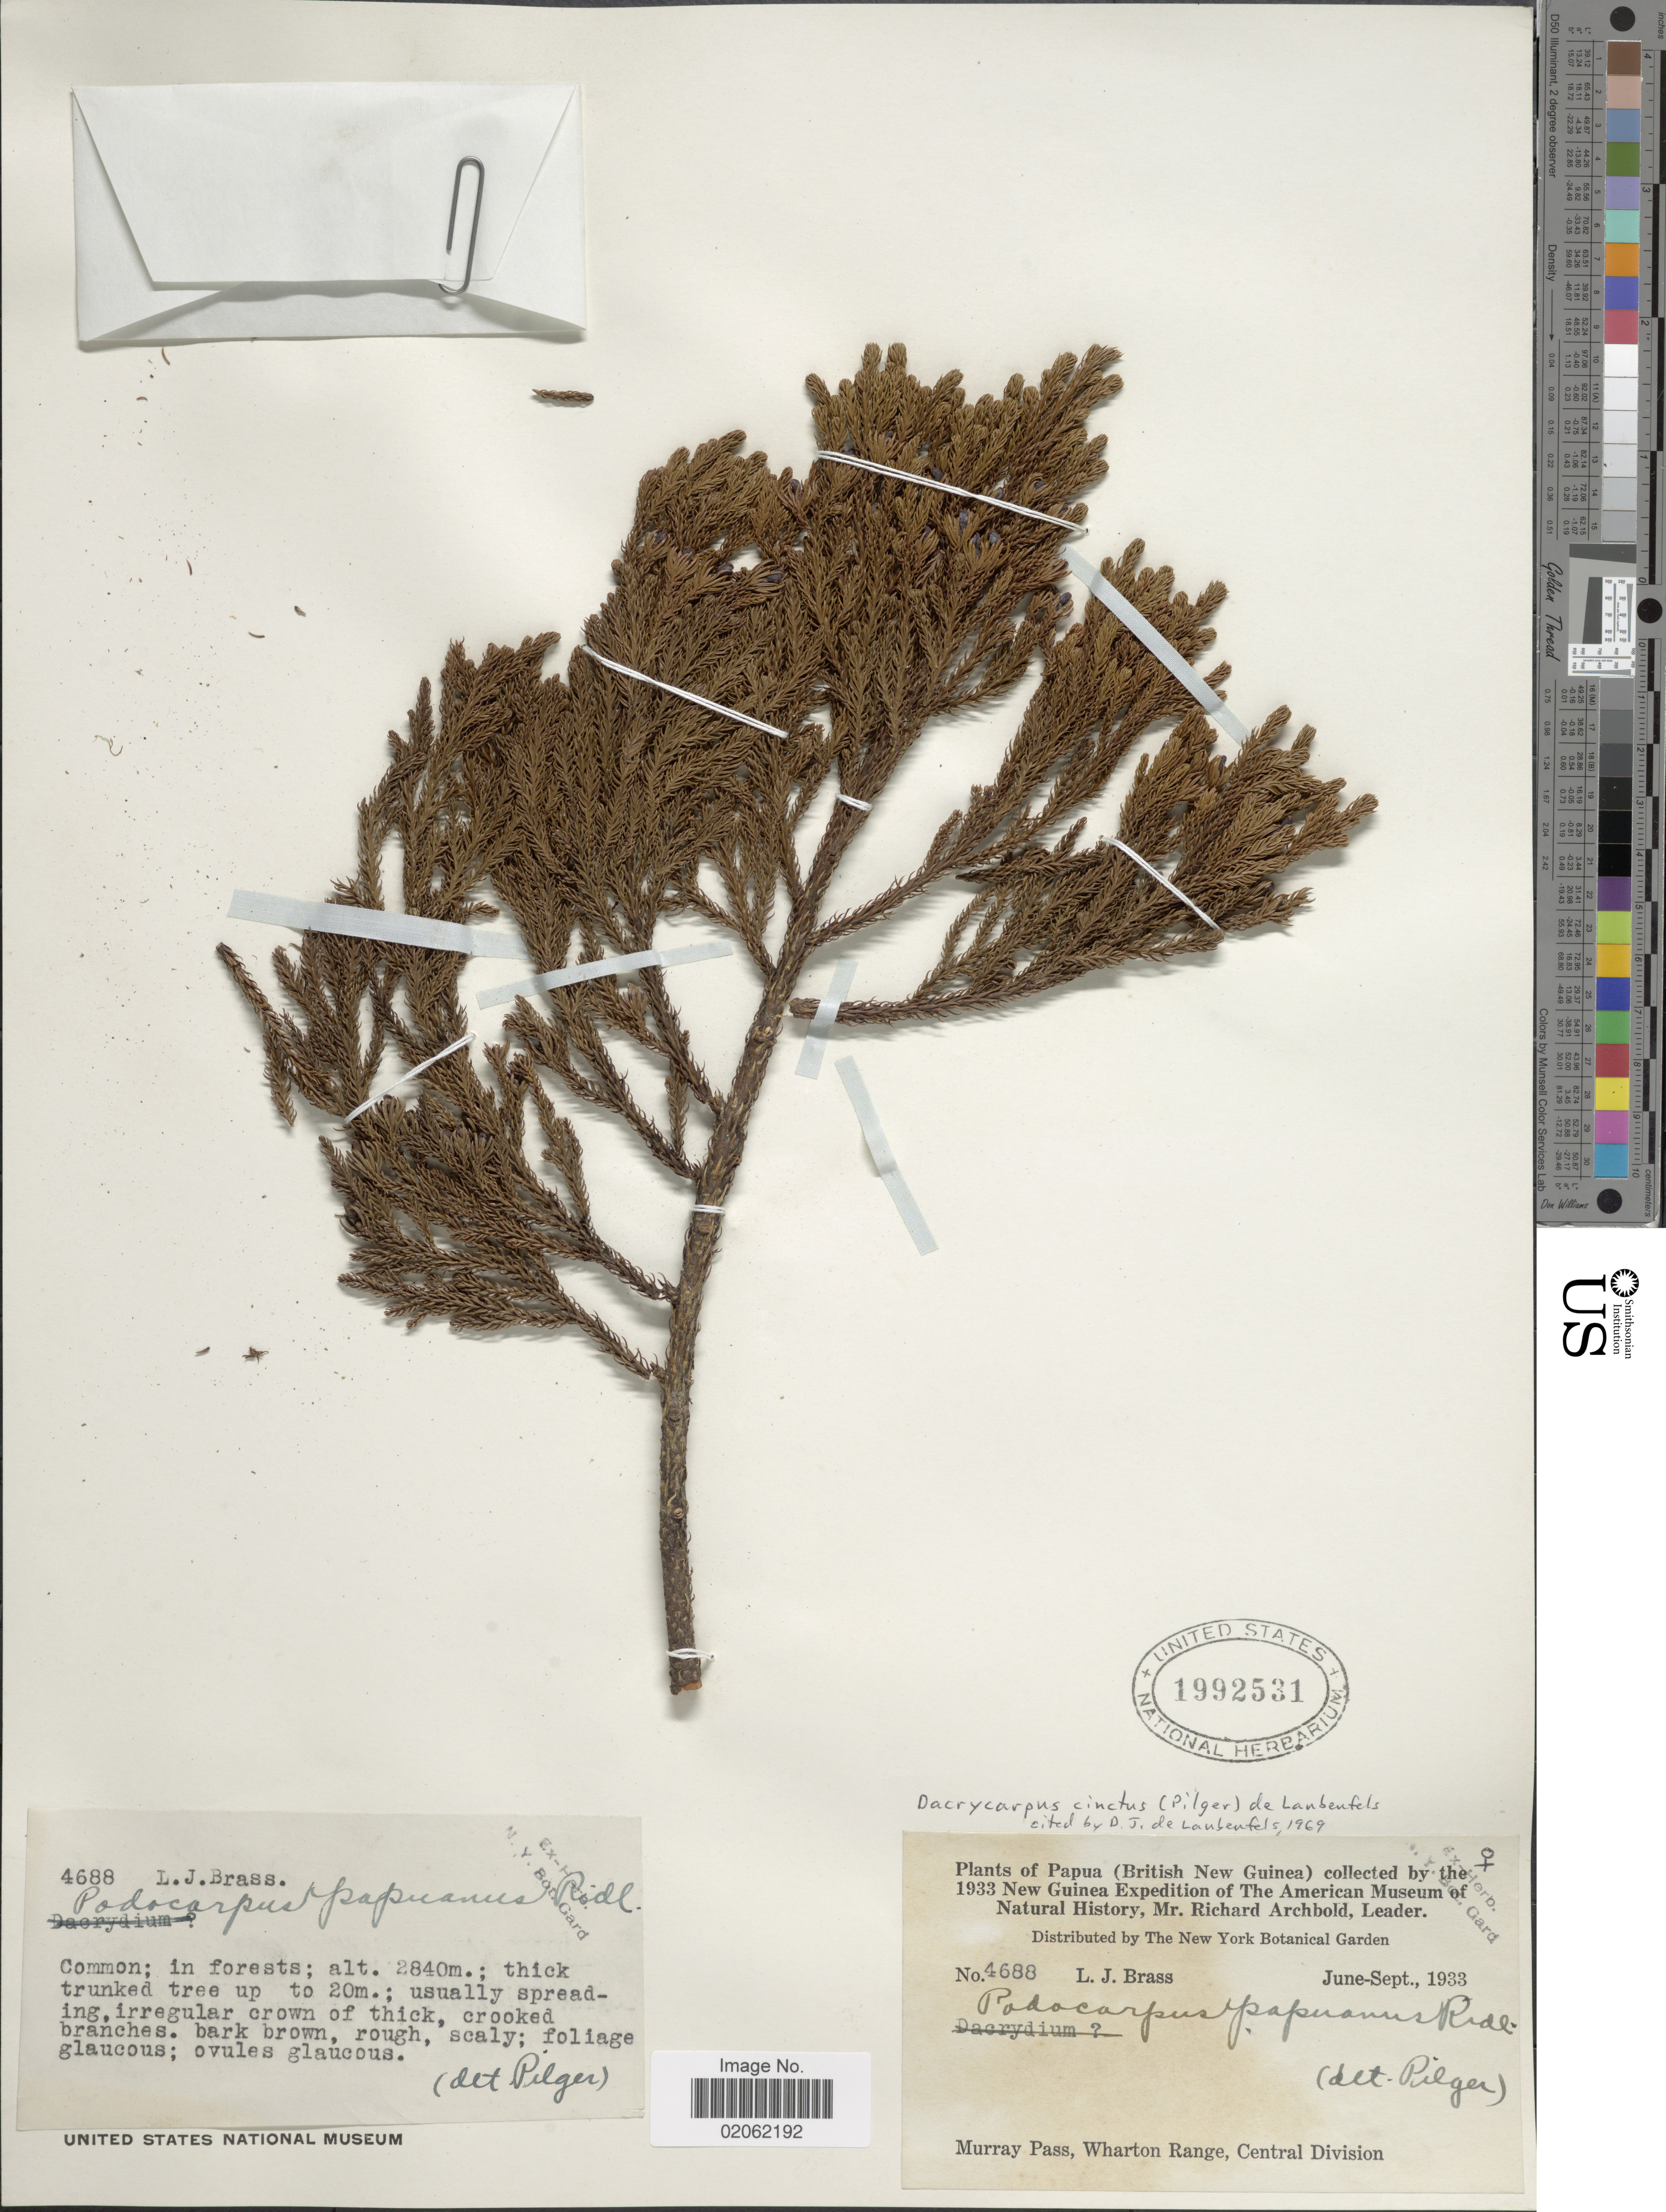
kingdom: Plantae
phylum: Tracheophyta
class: Pinopsida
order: Pinales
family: Podocarpaceae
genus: Dacrycarpus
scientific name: Dacrycarpus cinctus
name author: (Pilg.) de Laub.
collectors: L. J. Brass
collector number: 4688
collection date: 1933-06/1933-09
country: Papua New Guinea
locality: British New Guinea, Murray Pass, Wharton Range, Central Division; Common; in forest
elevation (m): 2840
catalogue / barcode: US 1992531